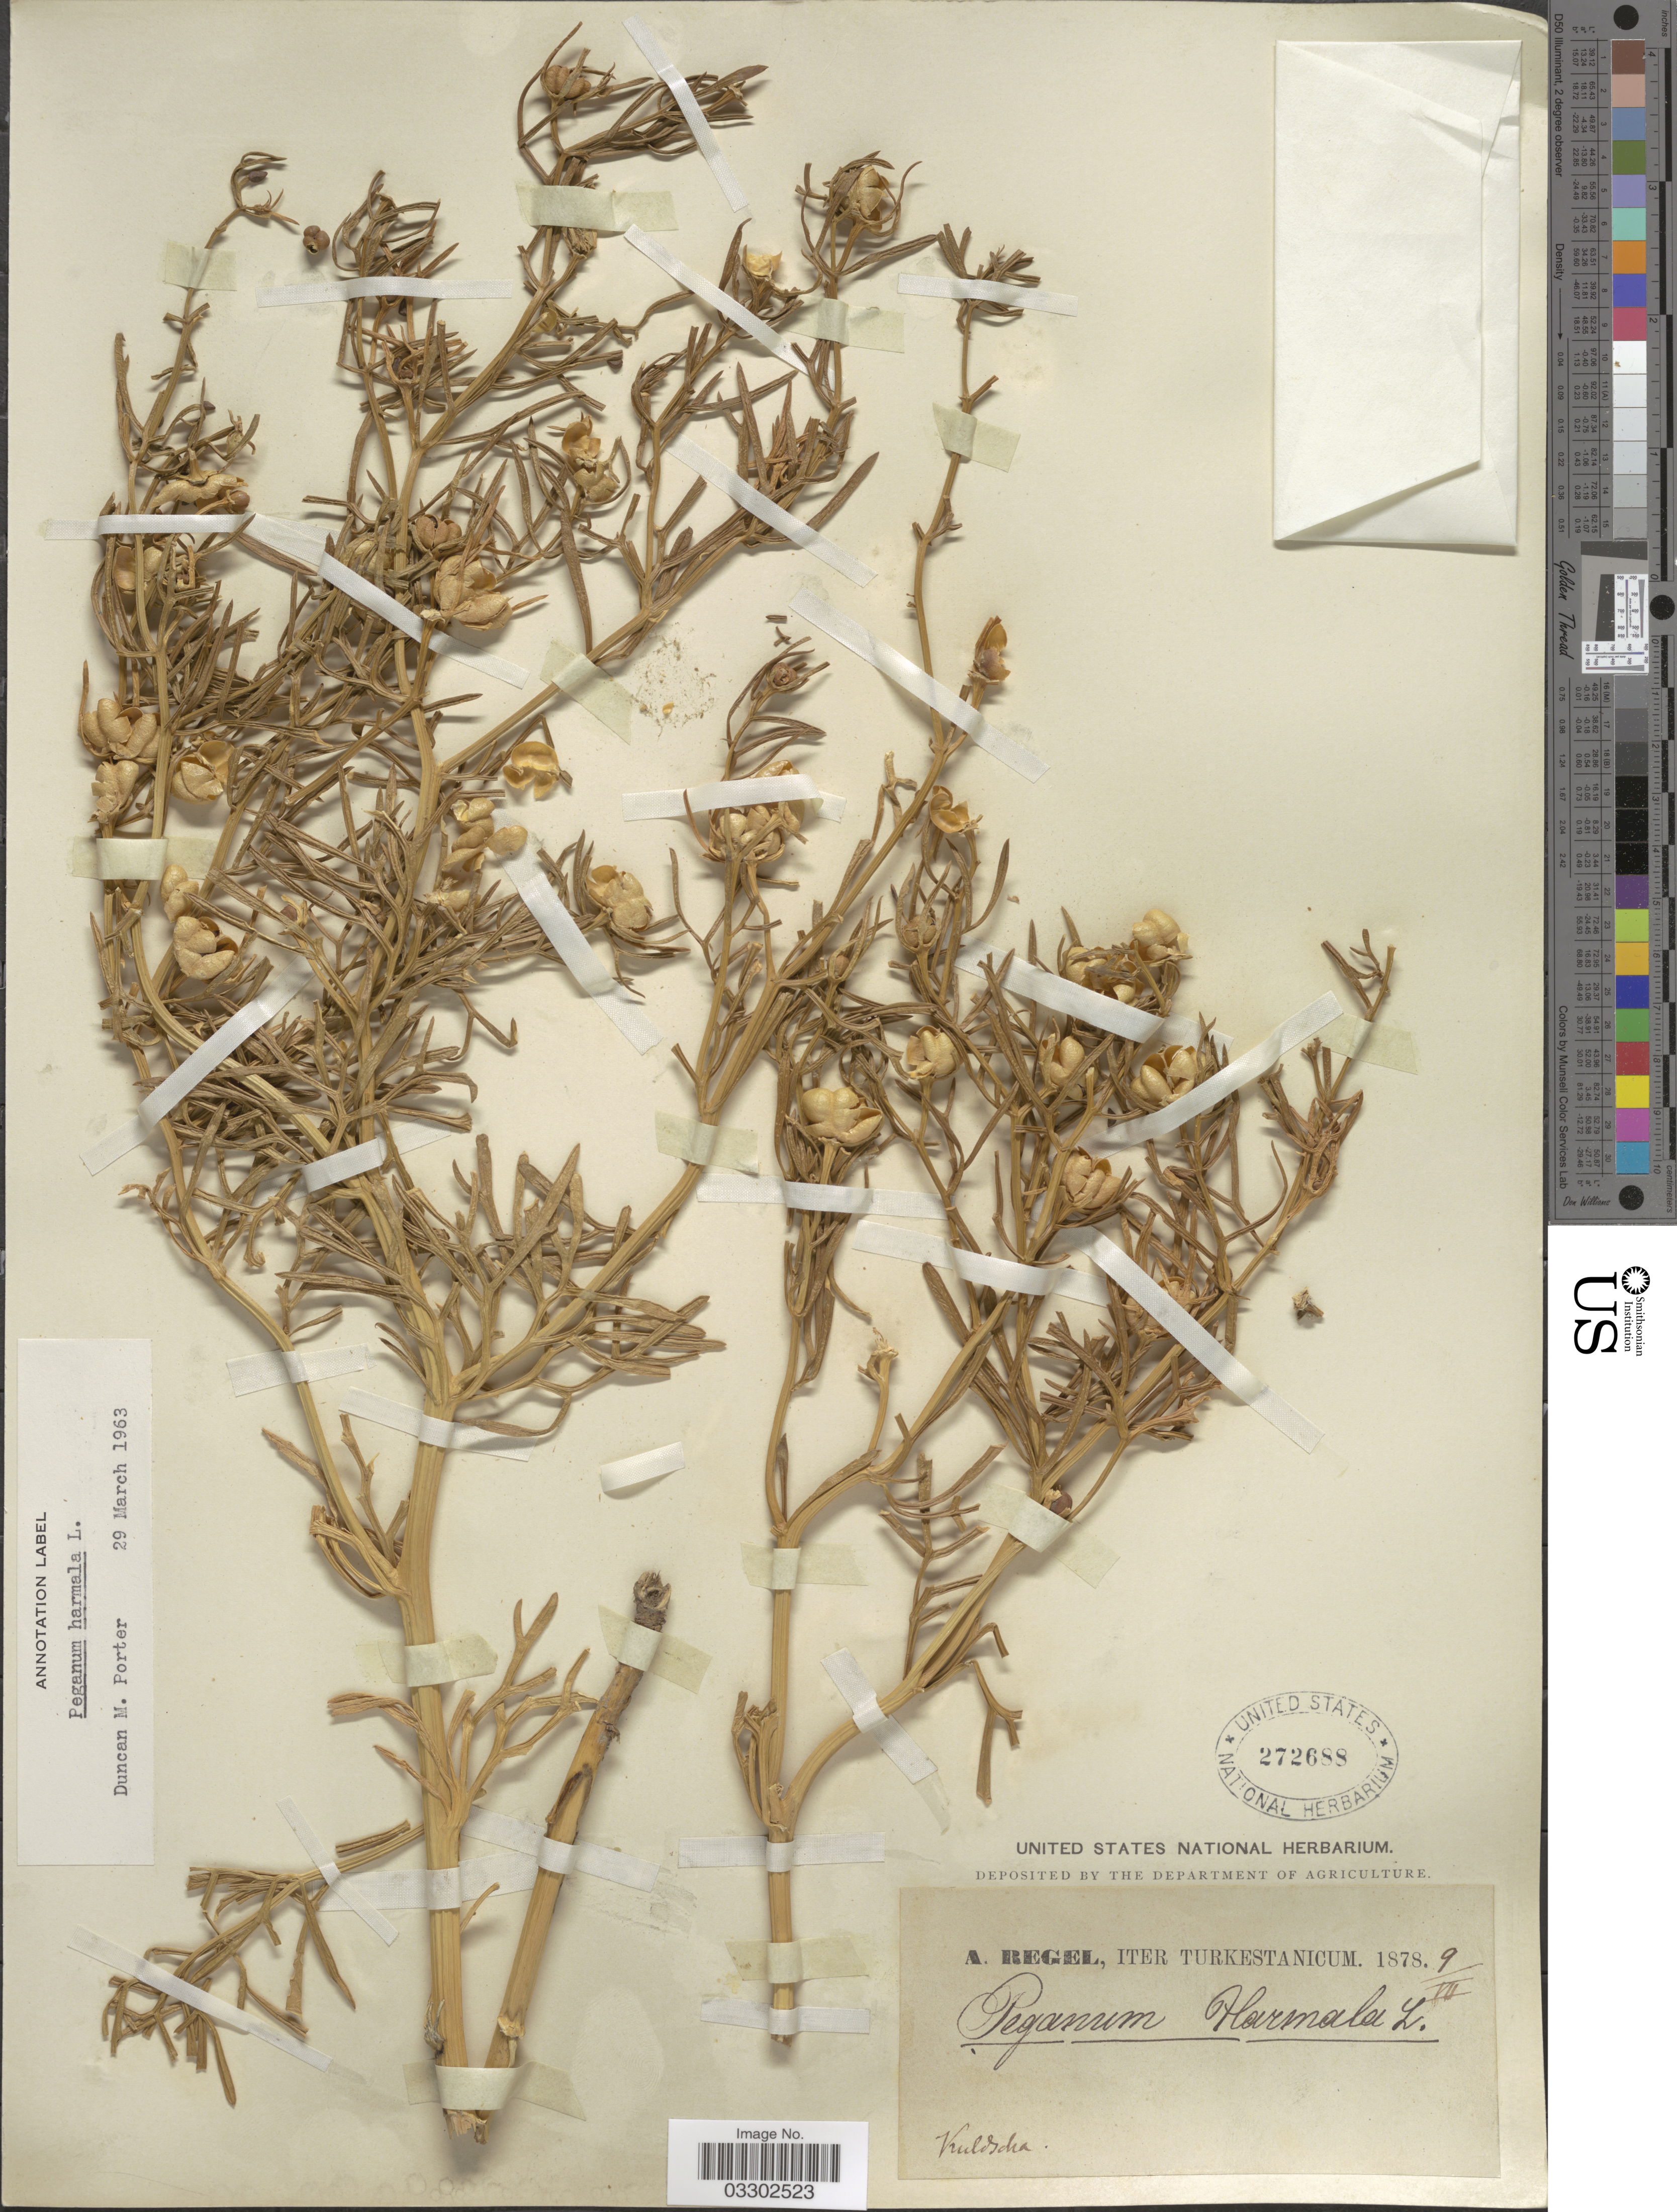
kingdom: Plantae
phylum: Tracheophyta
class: Magnoliopsida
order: Sapindales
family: Tetradiclidaceae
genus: Peganum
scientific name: Peganum harmala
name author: L.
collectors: A. Regel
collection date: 1878-07-09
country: China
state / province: Xinjiang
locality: Turkestanicum. Kuldscha.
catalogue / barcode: US 272688